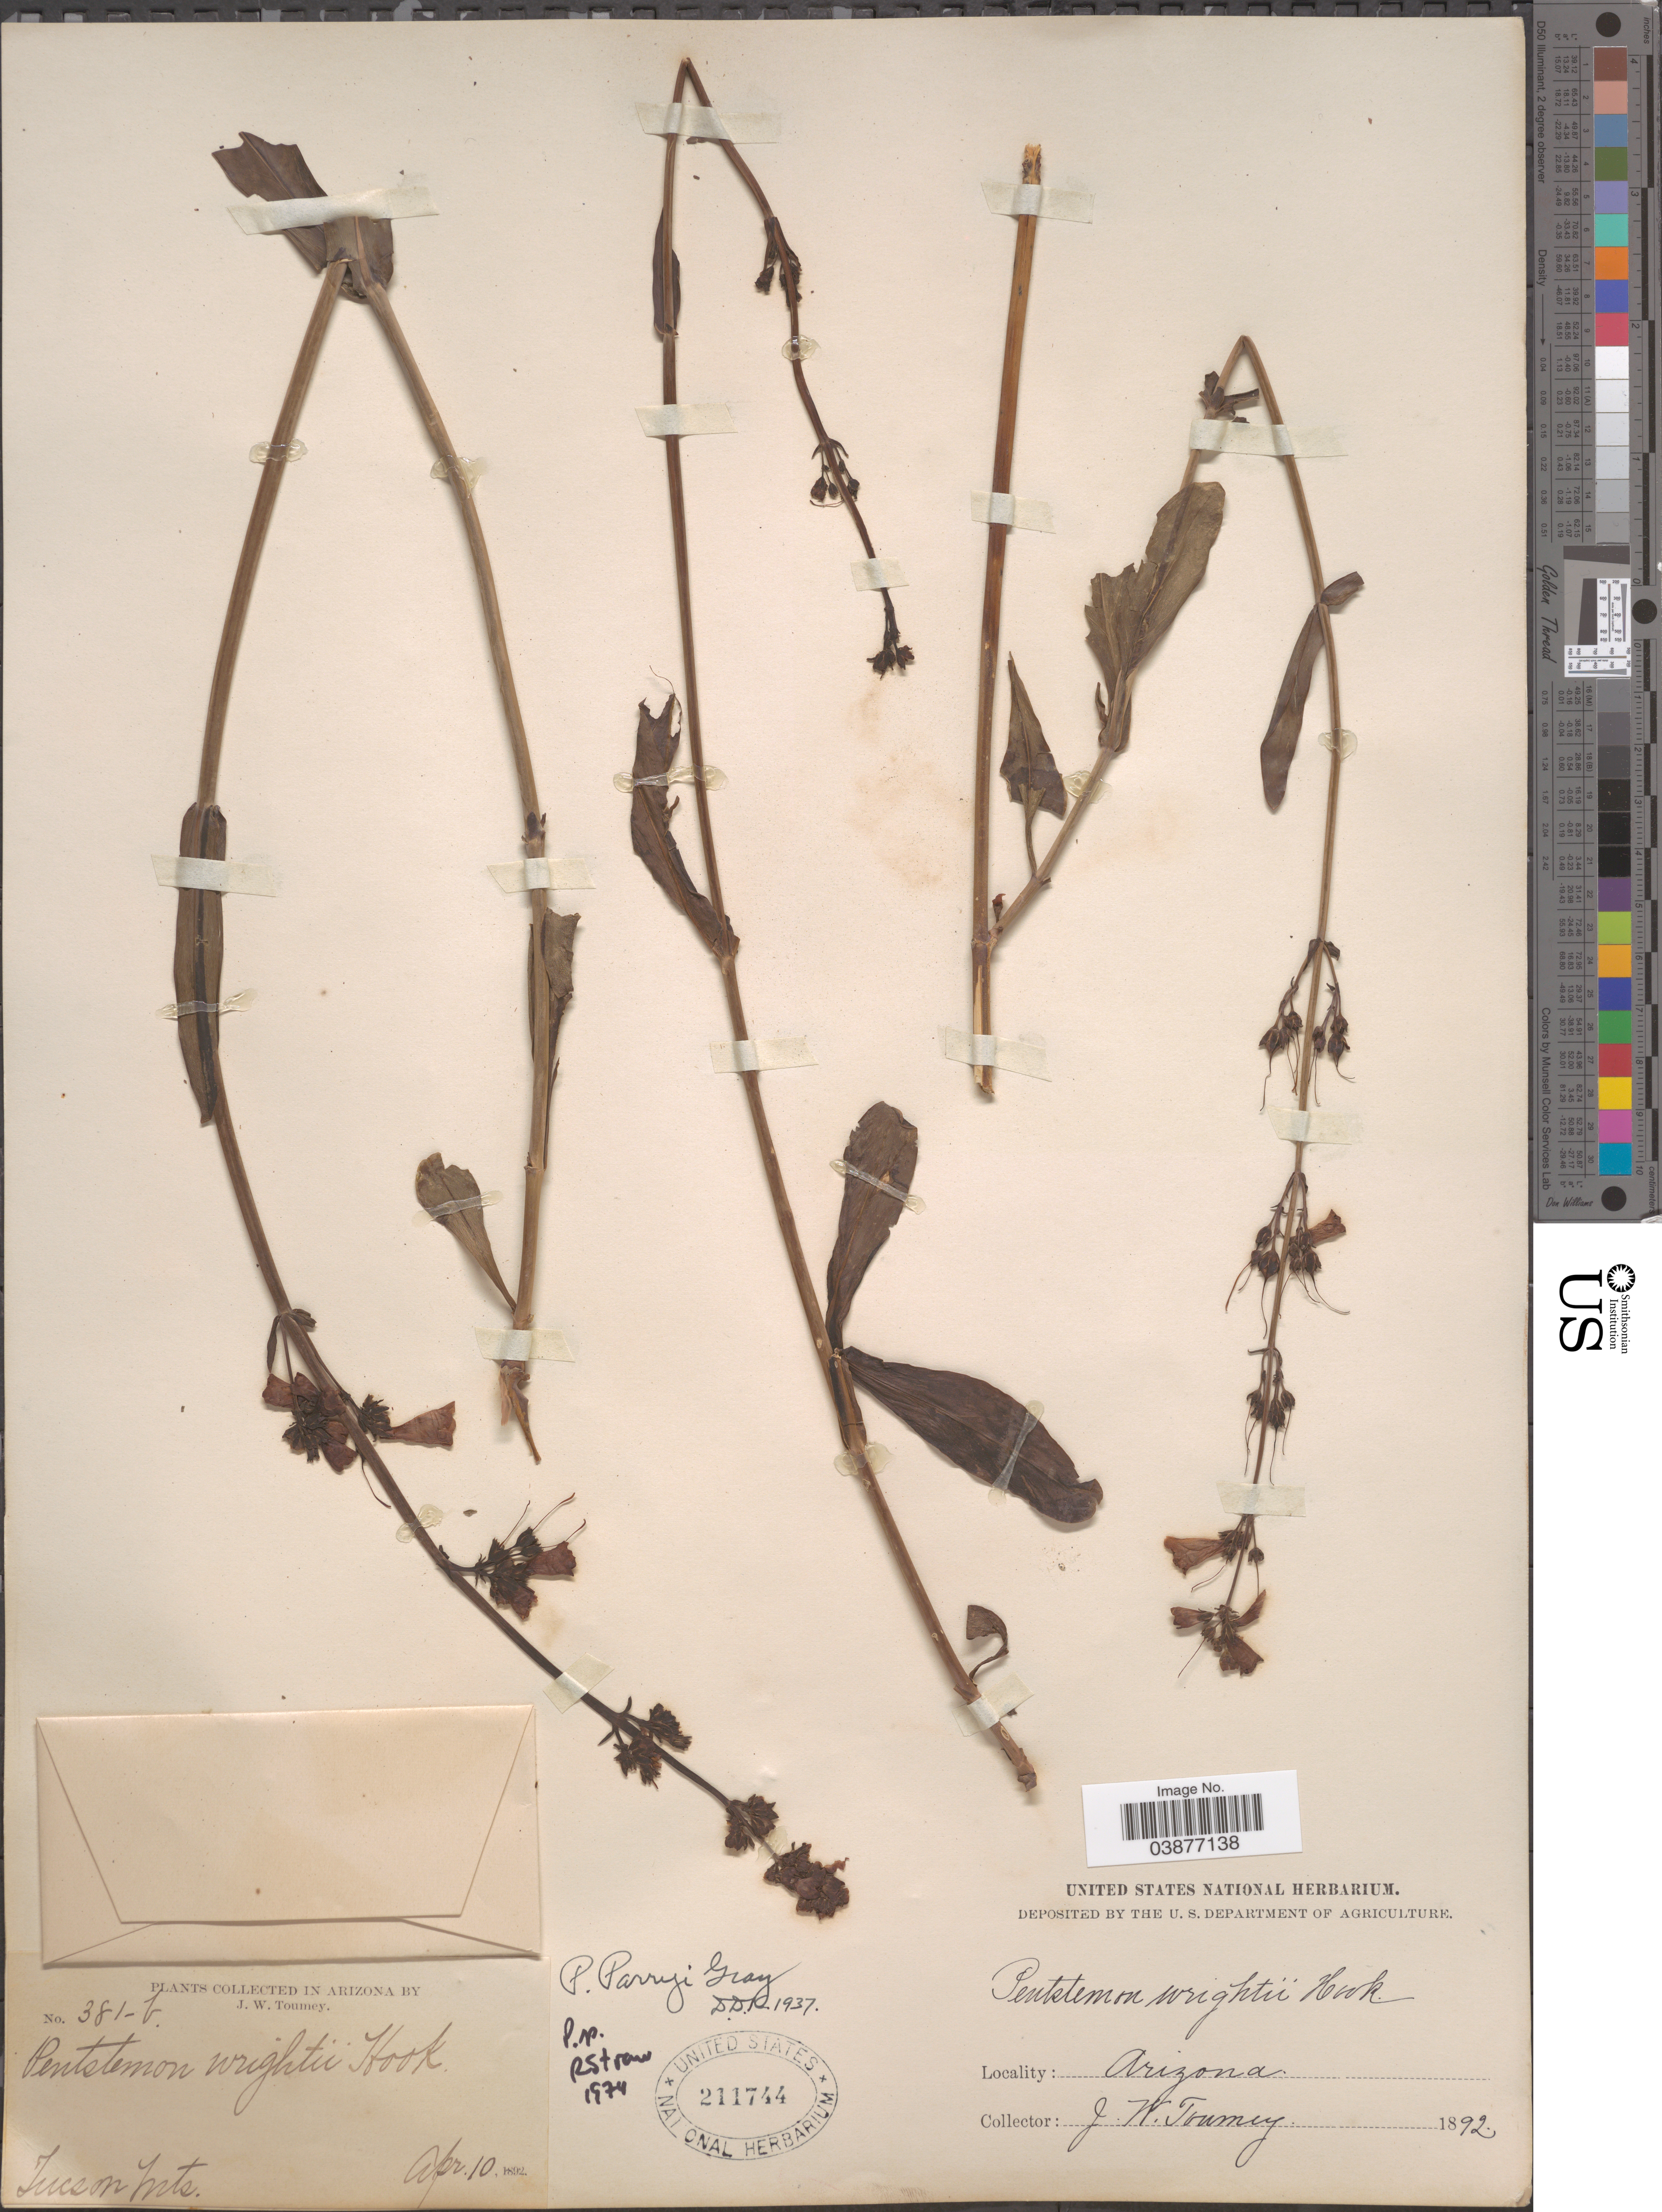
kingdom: Plantae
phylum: Tracheophyta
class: Magnoliopsida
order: Lamiales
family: Plantaginaceae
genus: Penstemon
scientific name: Penstemon parryi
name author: A. Gray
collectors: J. W. Toumey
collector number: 381b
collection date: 1892-04-10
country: United States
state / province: Arizona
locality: Tucson Mts.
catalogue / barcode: US 211744